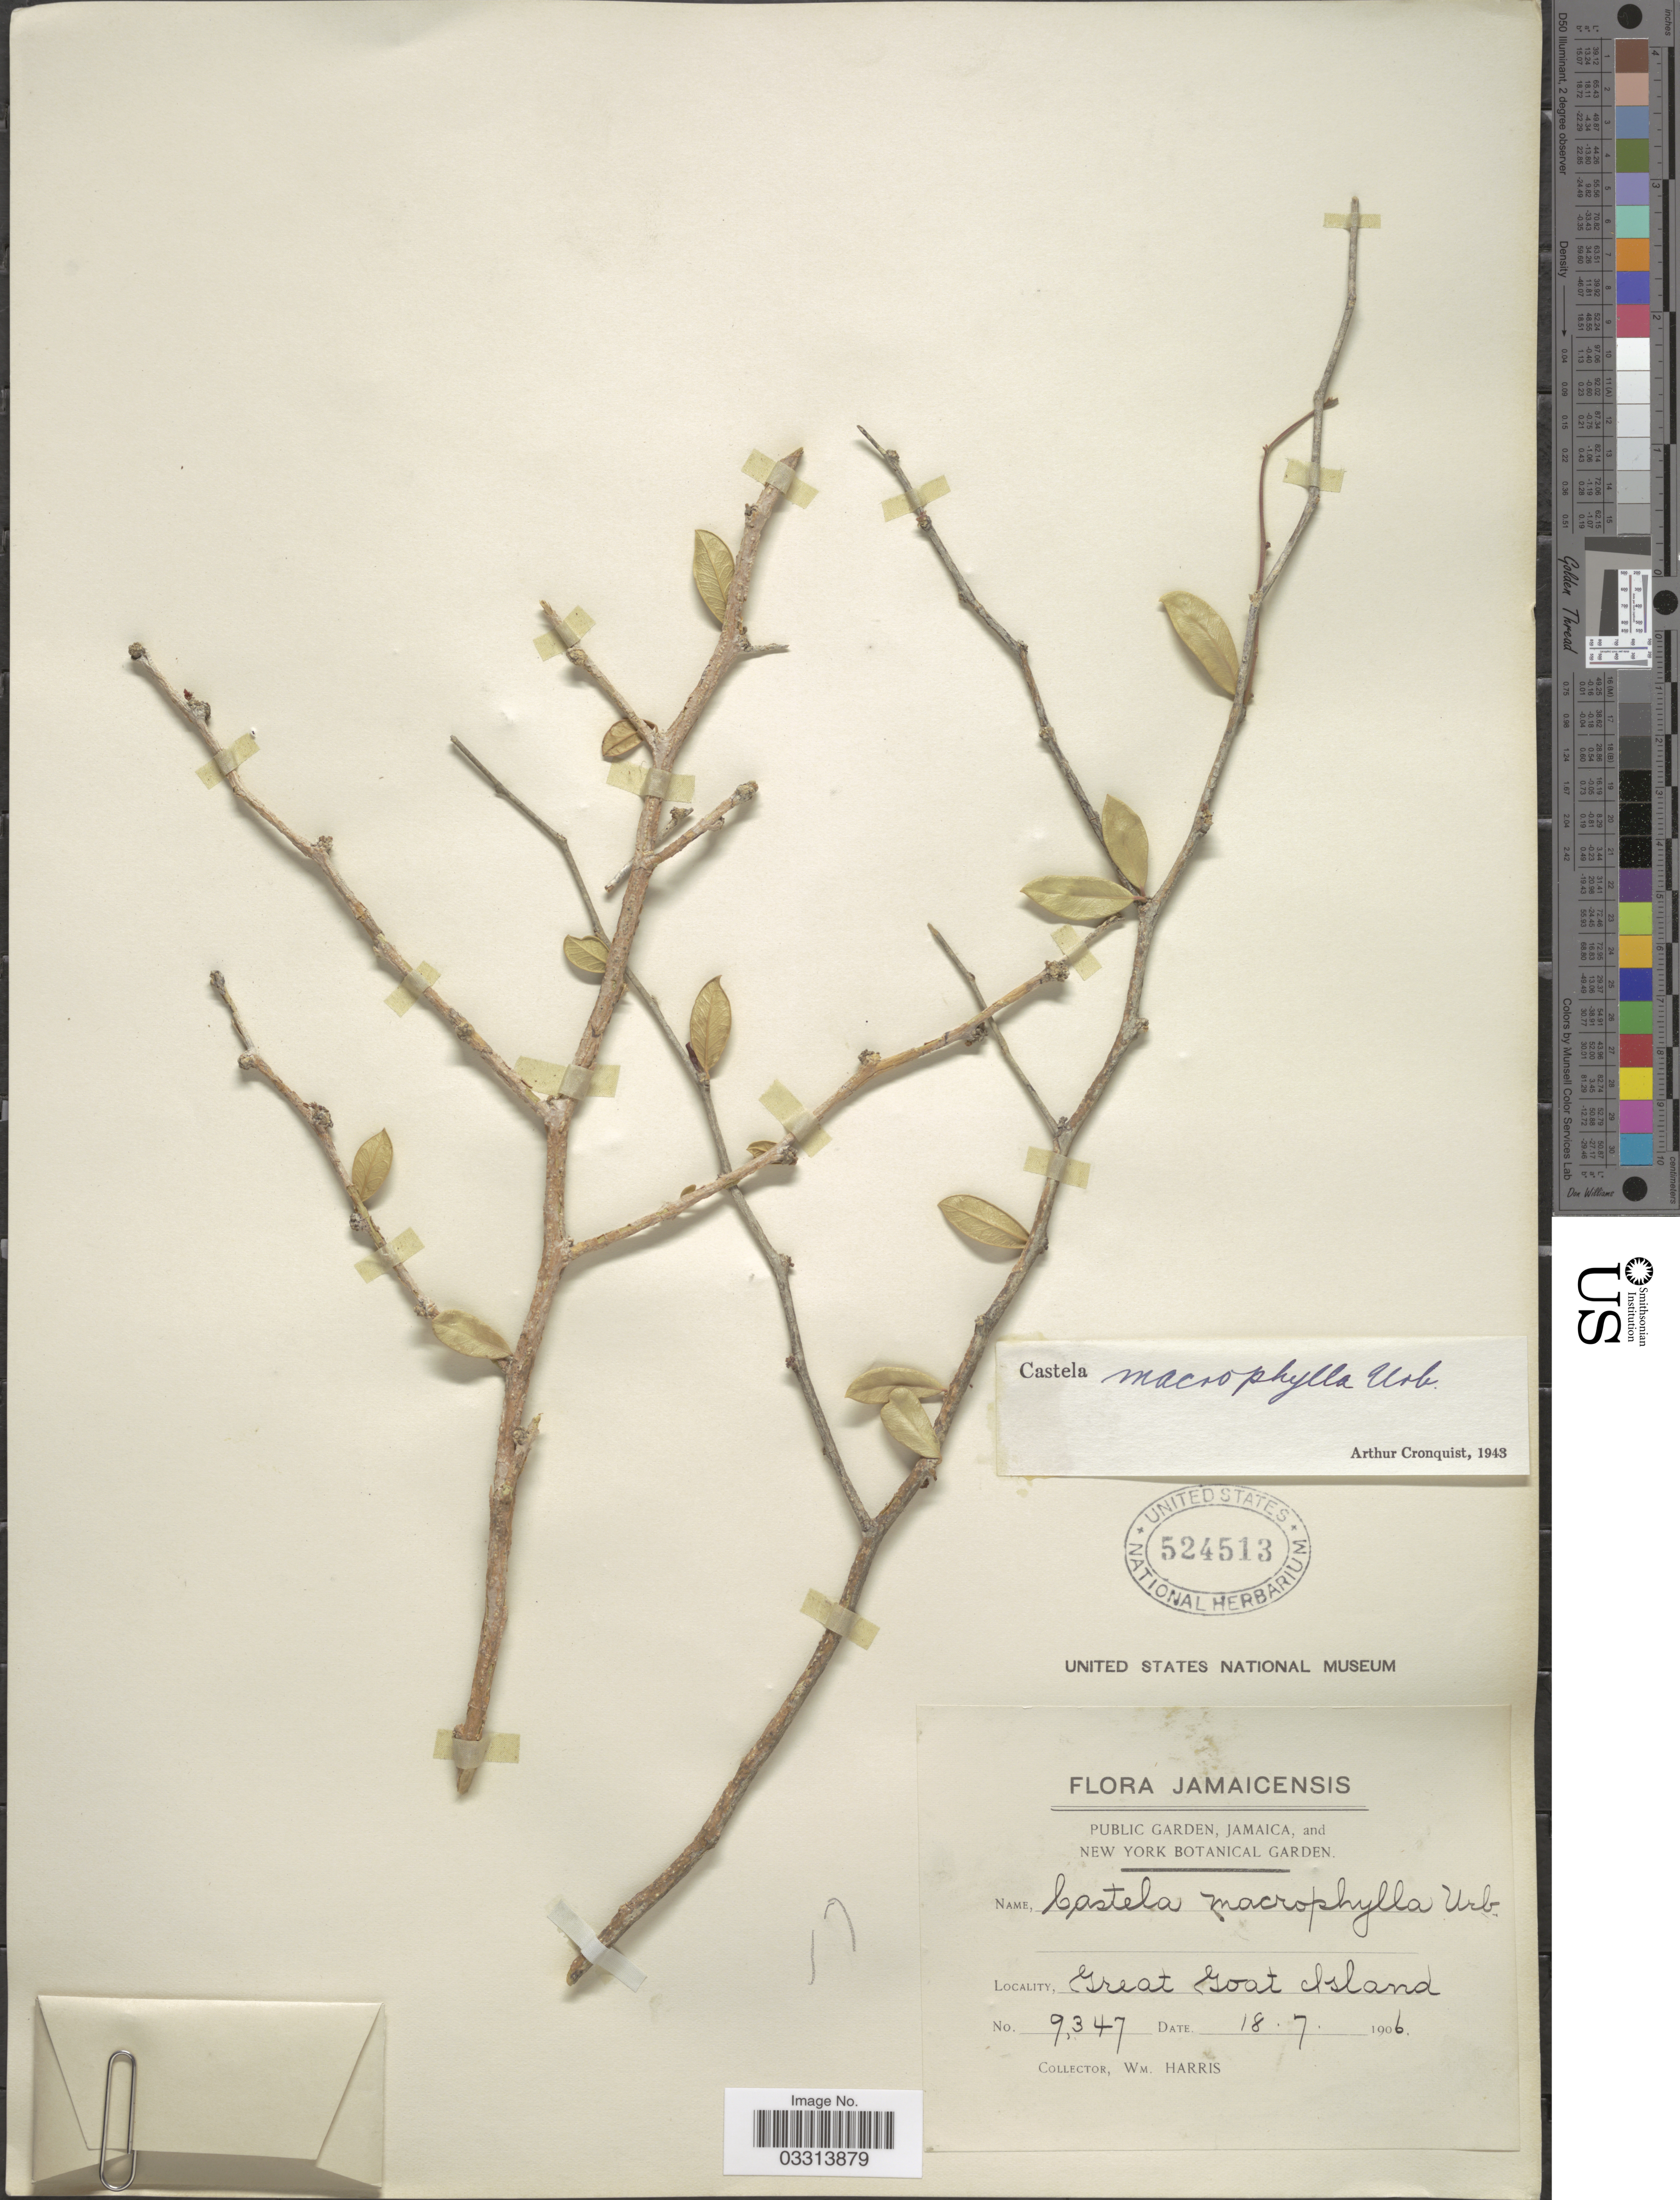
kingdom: Plantae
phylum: Tracheophyta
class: Magnoliopsida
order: Sapindales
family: Simaroubaceae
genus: Castela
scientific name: Castela macrophylla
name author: Urb.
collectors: W. Harris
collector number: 9347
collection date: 1906-07-18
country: Jamaica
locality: Great Goat Island.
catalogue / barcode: US 524513